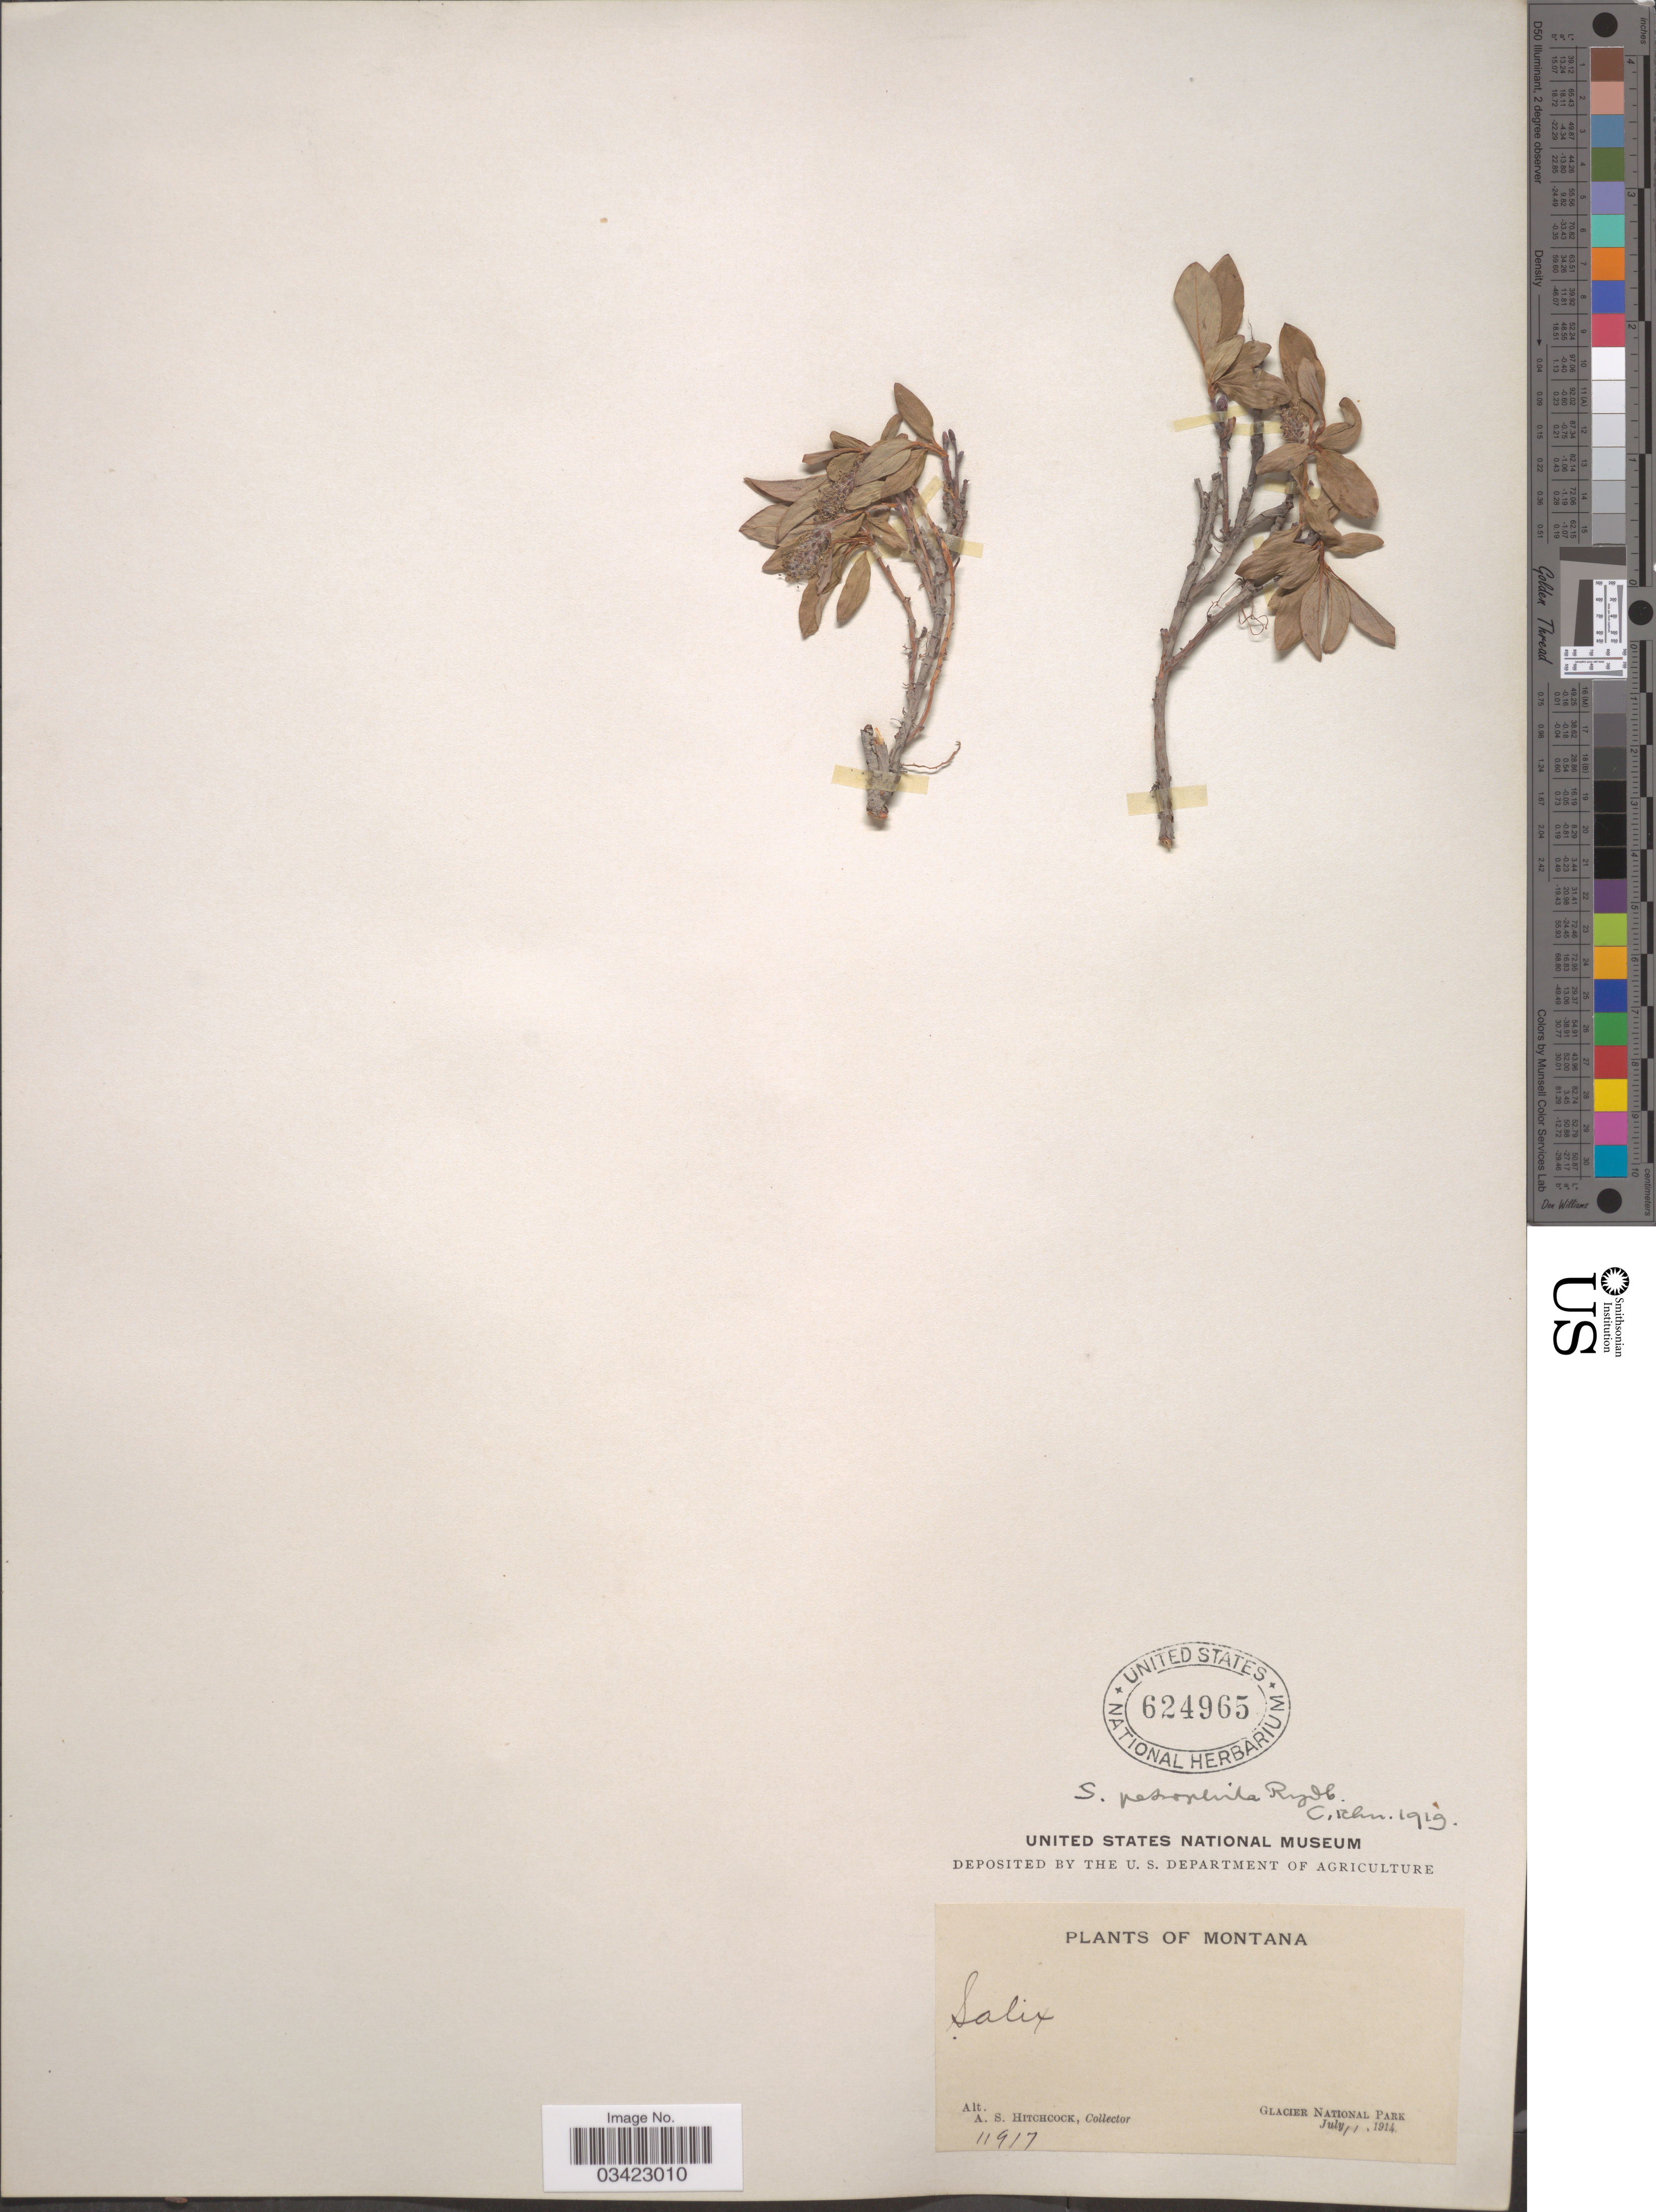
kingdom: Plantae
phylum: Tracheophyta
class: Magnoliopsida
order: Malpighiales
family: Salicaceae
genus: Salix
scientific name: Salix anglorum var. antiplasta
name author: C.K. Schneid.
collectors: A. S. Hitchcock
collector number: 11917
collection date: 1914-07-11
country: United States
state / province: Montana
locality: Glacier National Park.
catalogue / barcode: US 624965